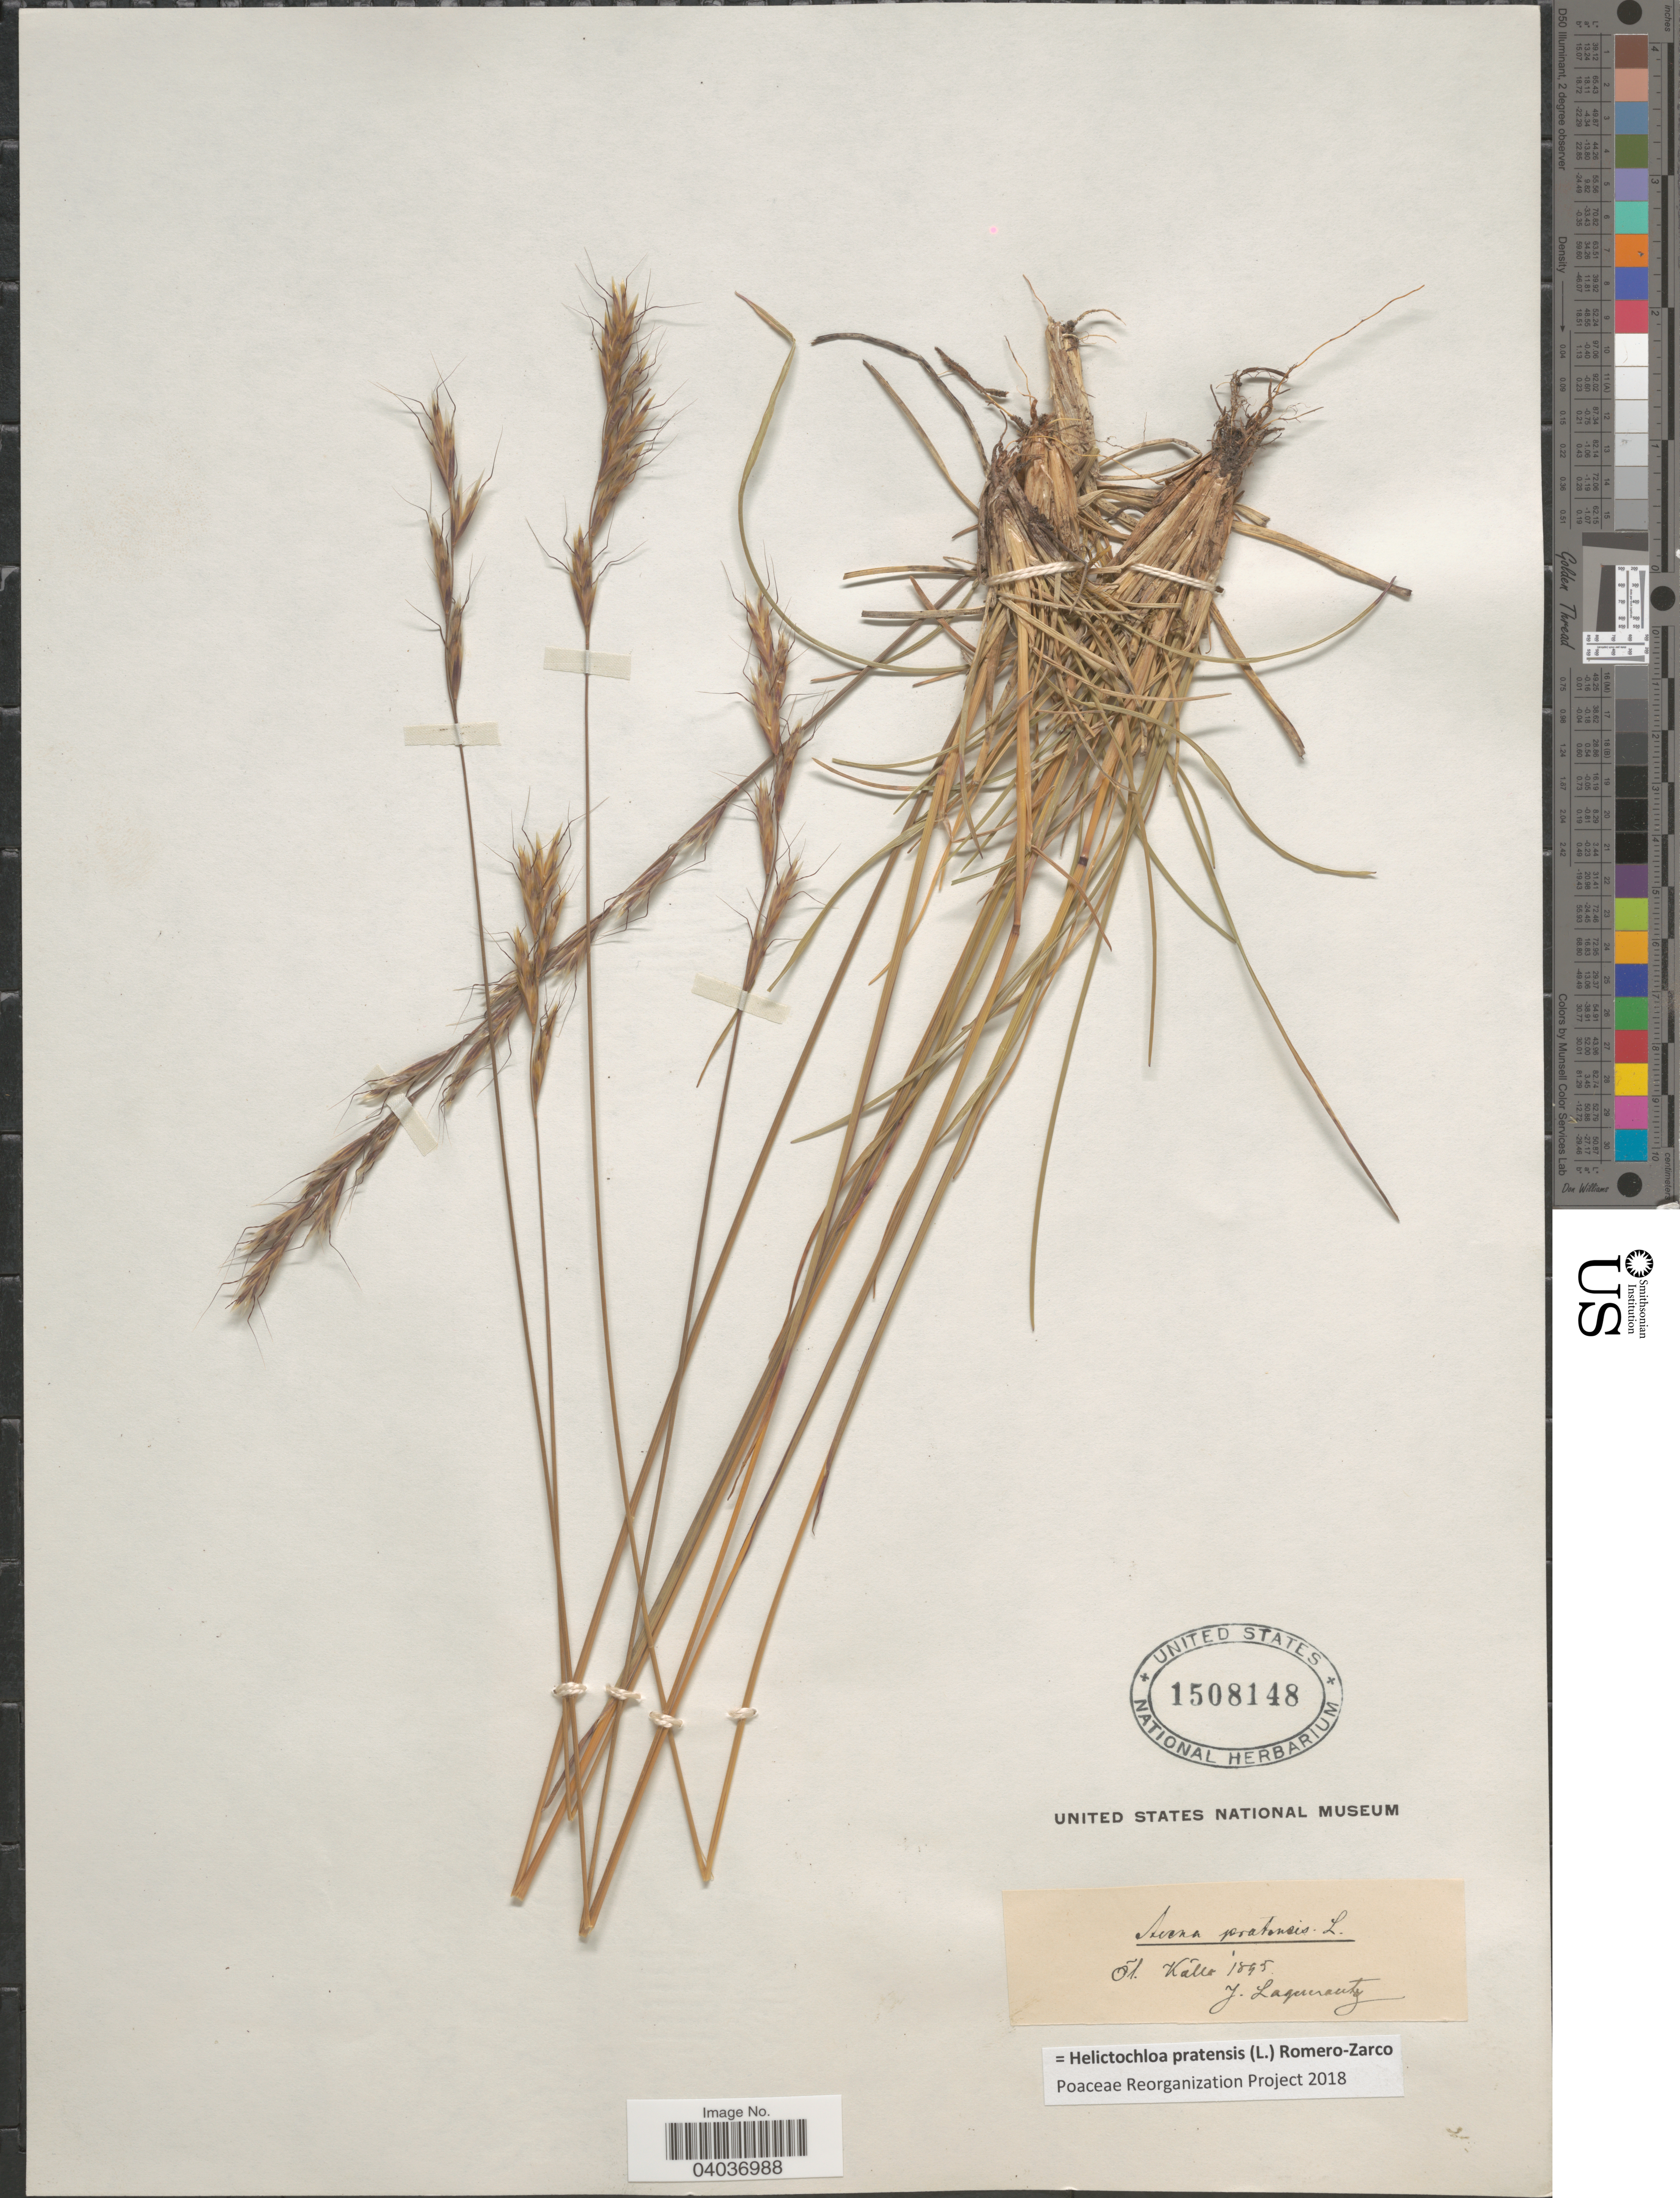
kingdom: Plantae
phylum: Tracheophyta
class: Liliopsida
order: Poales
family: Poaceae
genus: Helictochloa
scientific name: Helictochloa pratensis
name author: (L.) Romero-Zarco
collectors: J. Lagercrantz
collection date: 1895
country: Sweden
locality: Ol. Källo.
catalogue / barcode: US 1508148